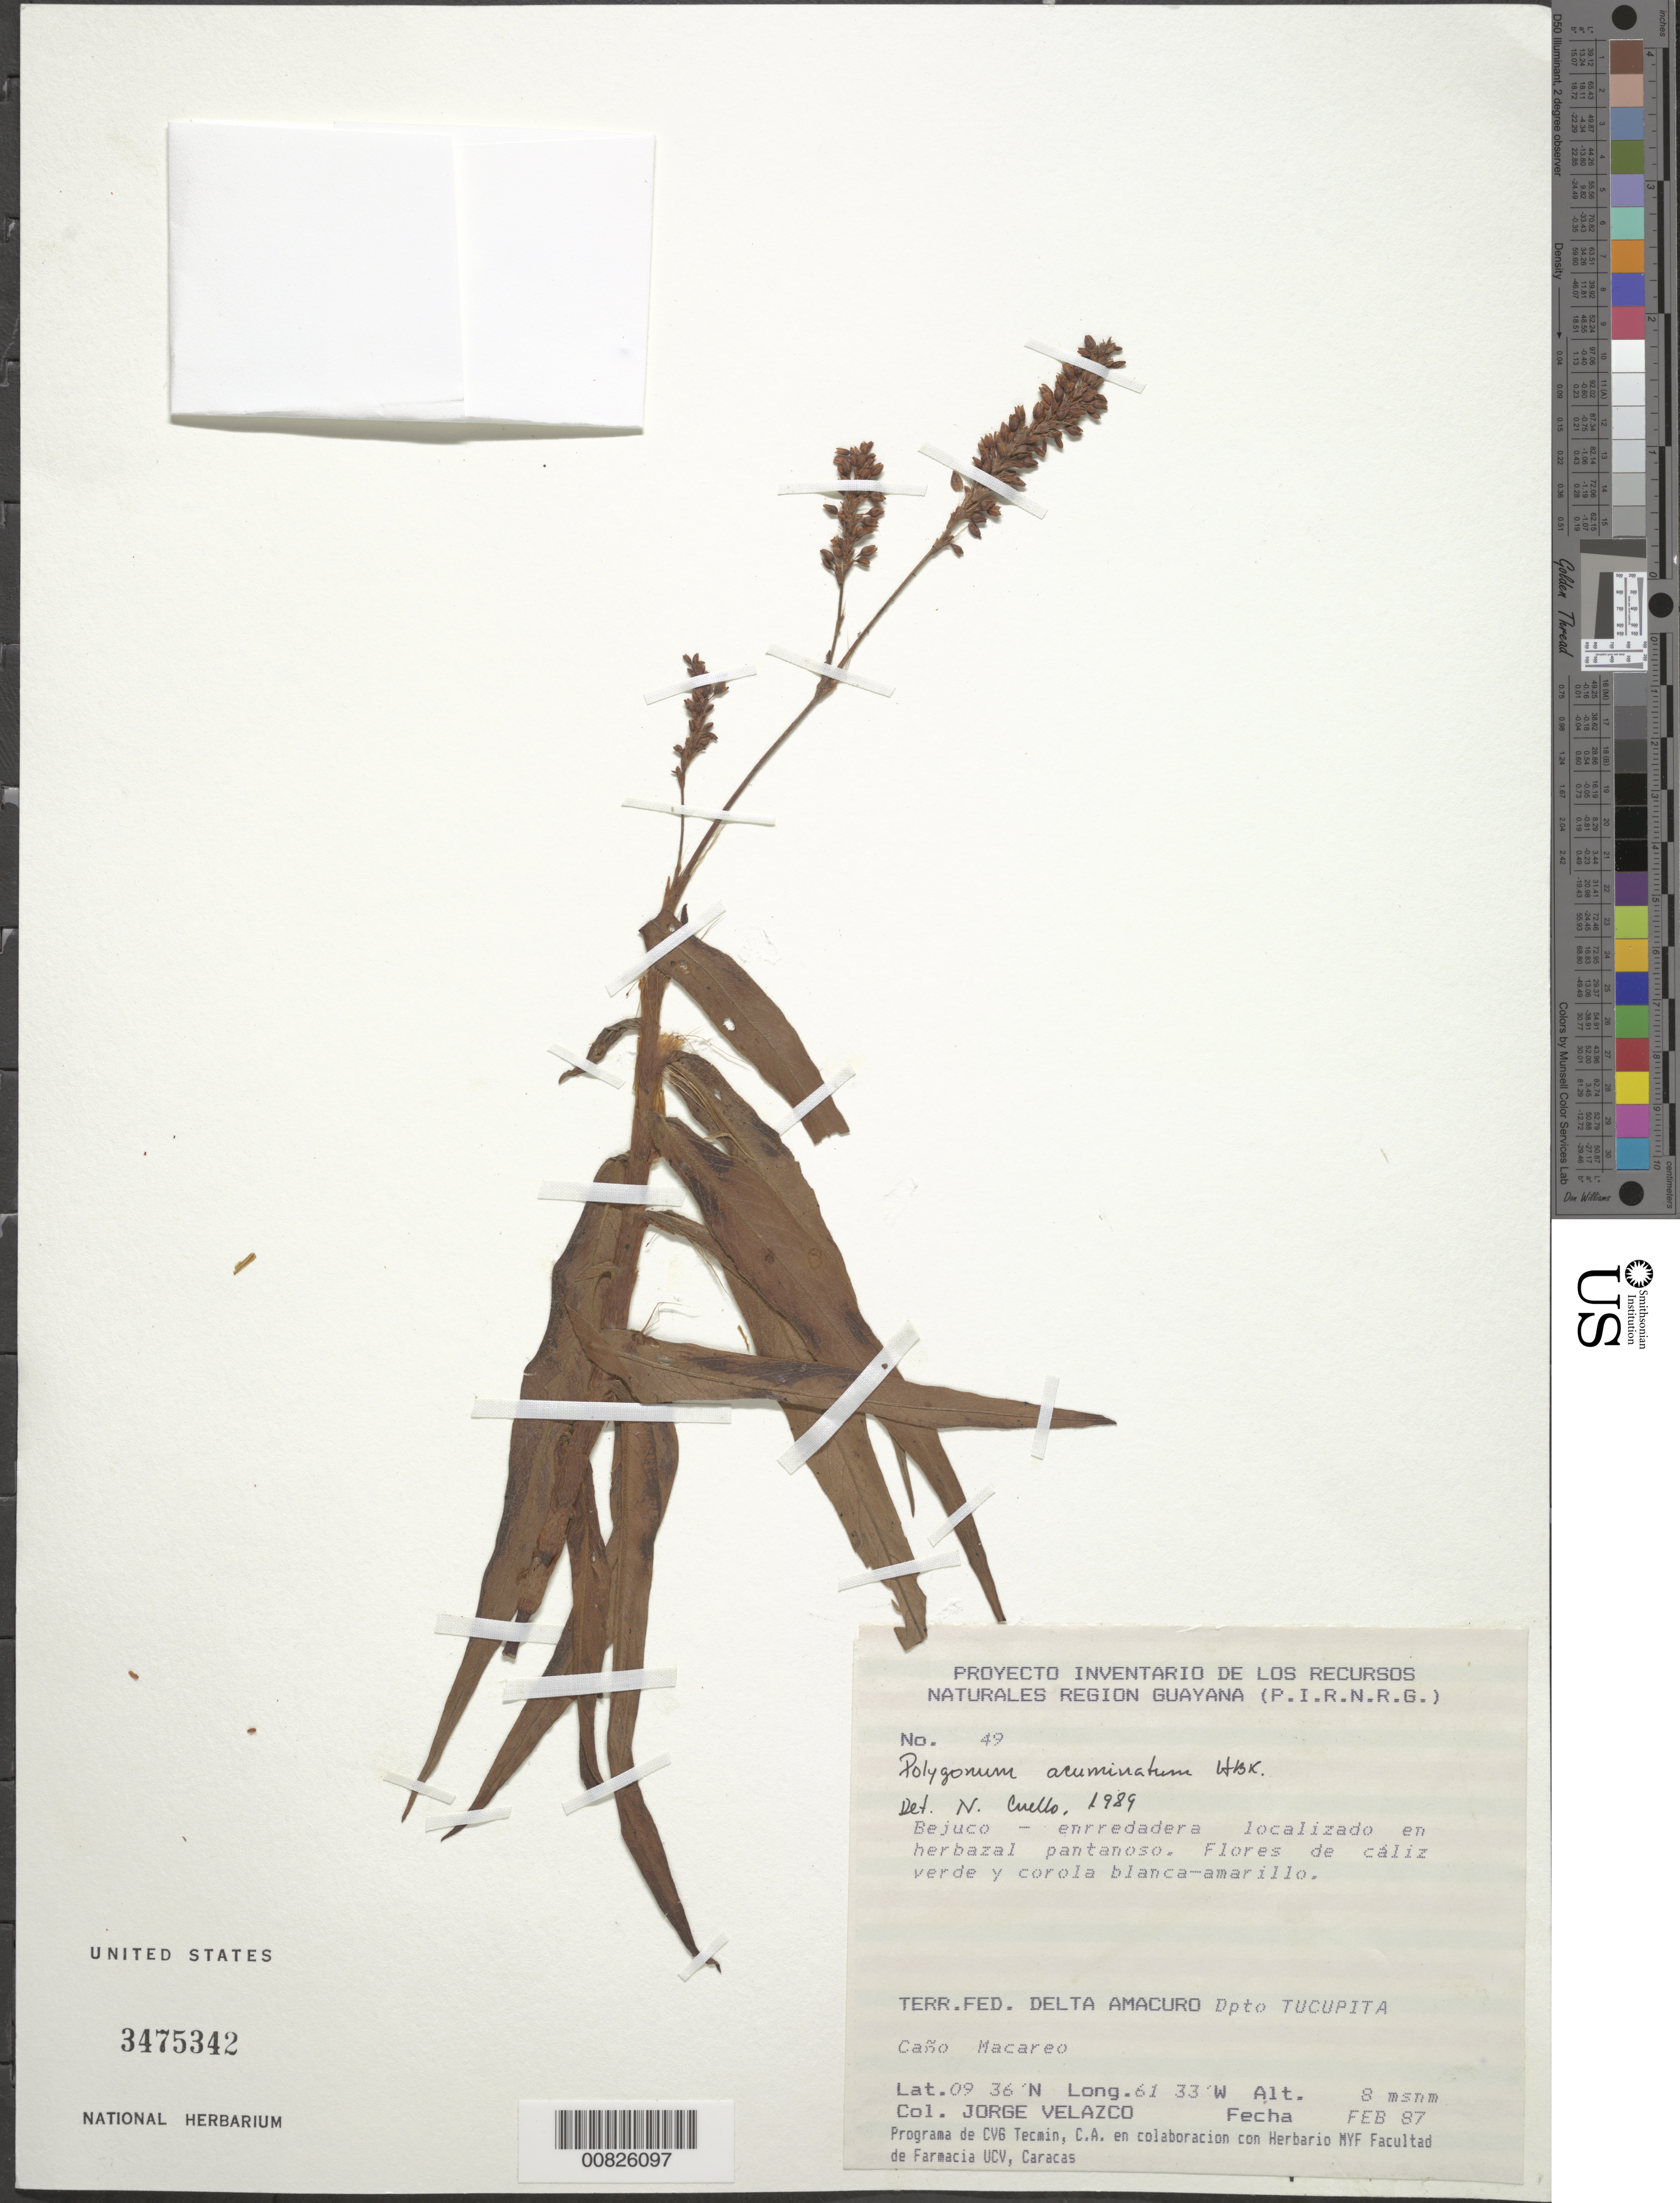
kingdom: Plantae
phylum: Tracheophyta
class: Magnoliopsida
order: Caryophyllales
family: Polygonaceae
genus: Polygonum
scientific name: Polygonum acuminatum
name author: Kunth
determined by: Cuello, Nidia L.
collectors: J. Velazco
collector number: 49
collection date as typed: Feb-87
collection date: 1987-02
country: Venezuela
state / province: Delta Amacuro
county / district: Tucupita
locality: Caño Macareo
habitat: Herbazal pantanoso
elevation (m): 8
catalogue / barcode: US 3475342